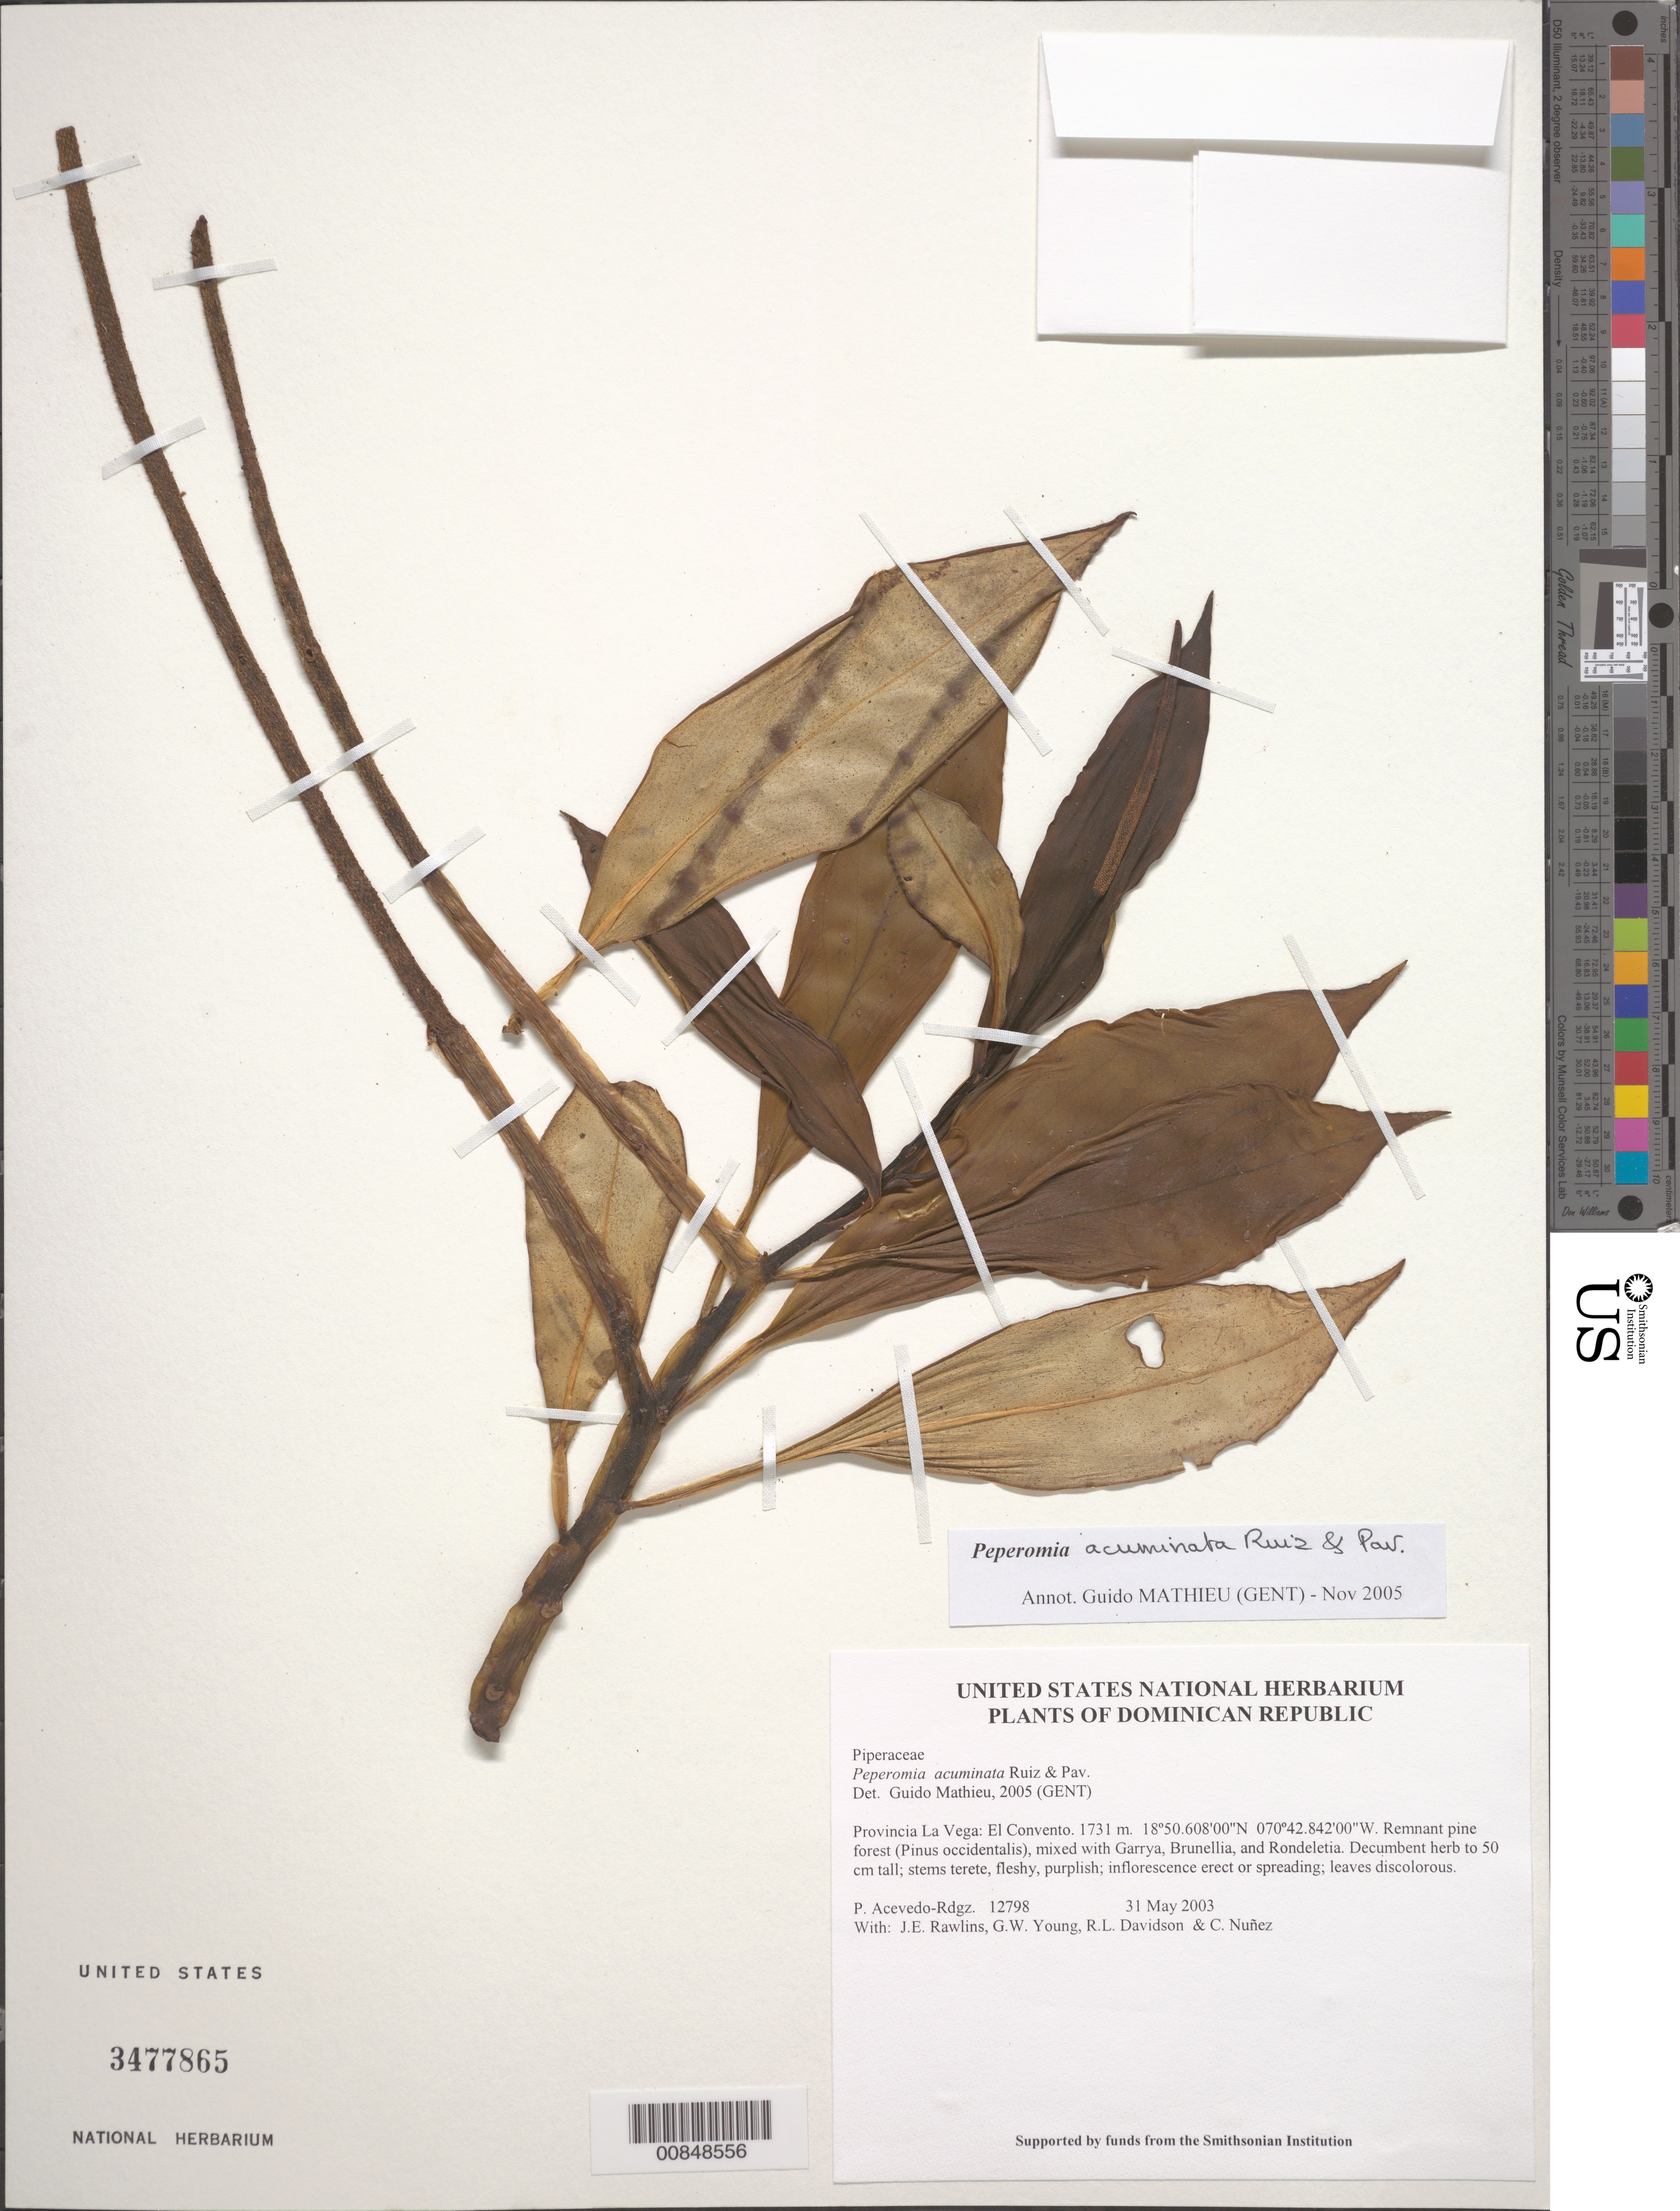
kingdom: Plantae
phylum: Tracheophyta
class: Magnoliopsida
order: Piperales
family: Piperaceae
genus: Peperomia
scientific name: Peperomia acuminata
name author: Ruiz & Pav.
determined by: Mathieu, Guido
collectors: P. Acevedo-Rodr., J. Rawlins, G. Young, R. Davidson & C. Nunez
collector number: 12798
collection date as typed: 31 May 2003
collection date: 2003-05-31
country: Dominican Republic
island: Hispaniola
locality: Provincia La Vega: El Convento.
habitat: Remnant pine forest (Pinus occidentalis), mixed with Garrya, Brunellia, and Rondeletia.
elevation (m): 1731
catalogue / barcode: US 3477865